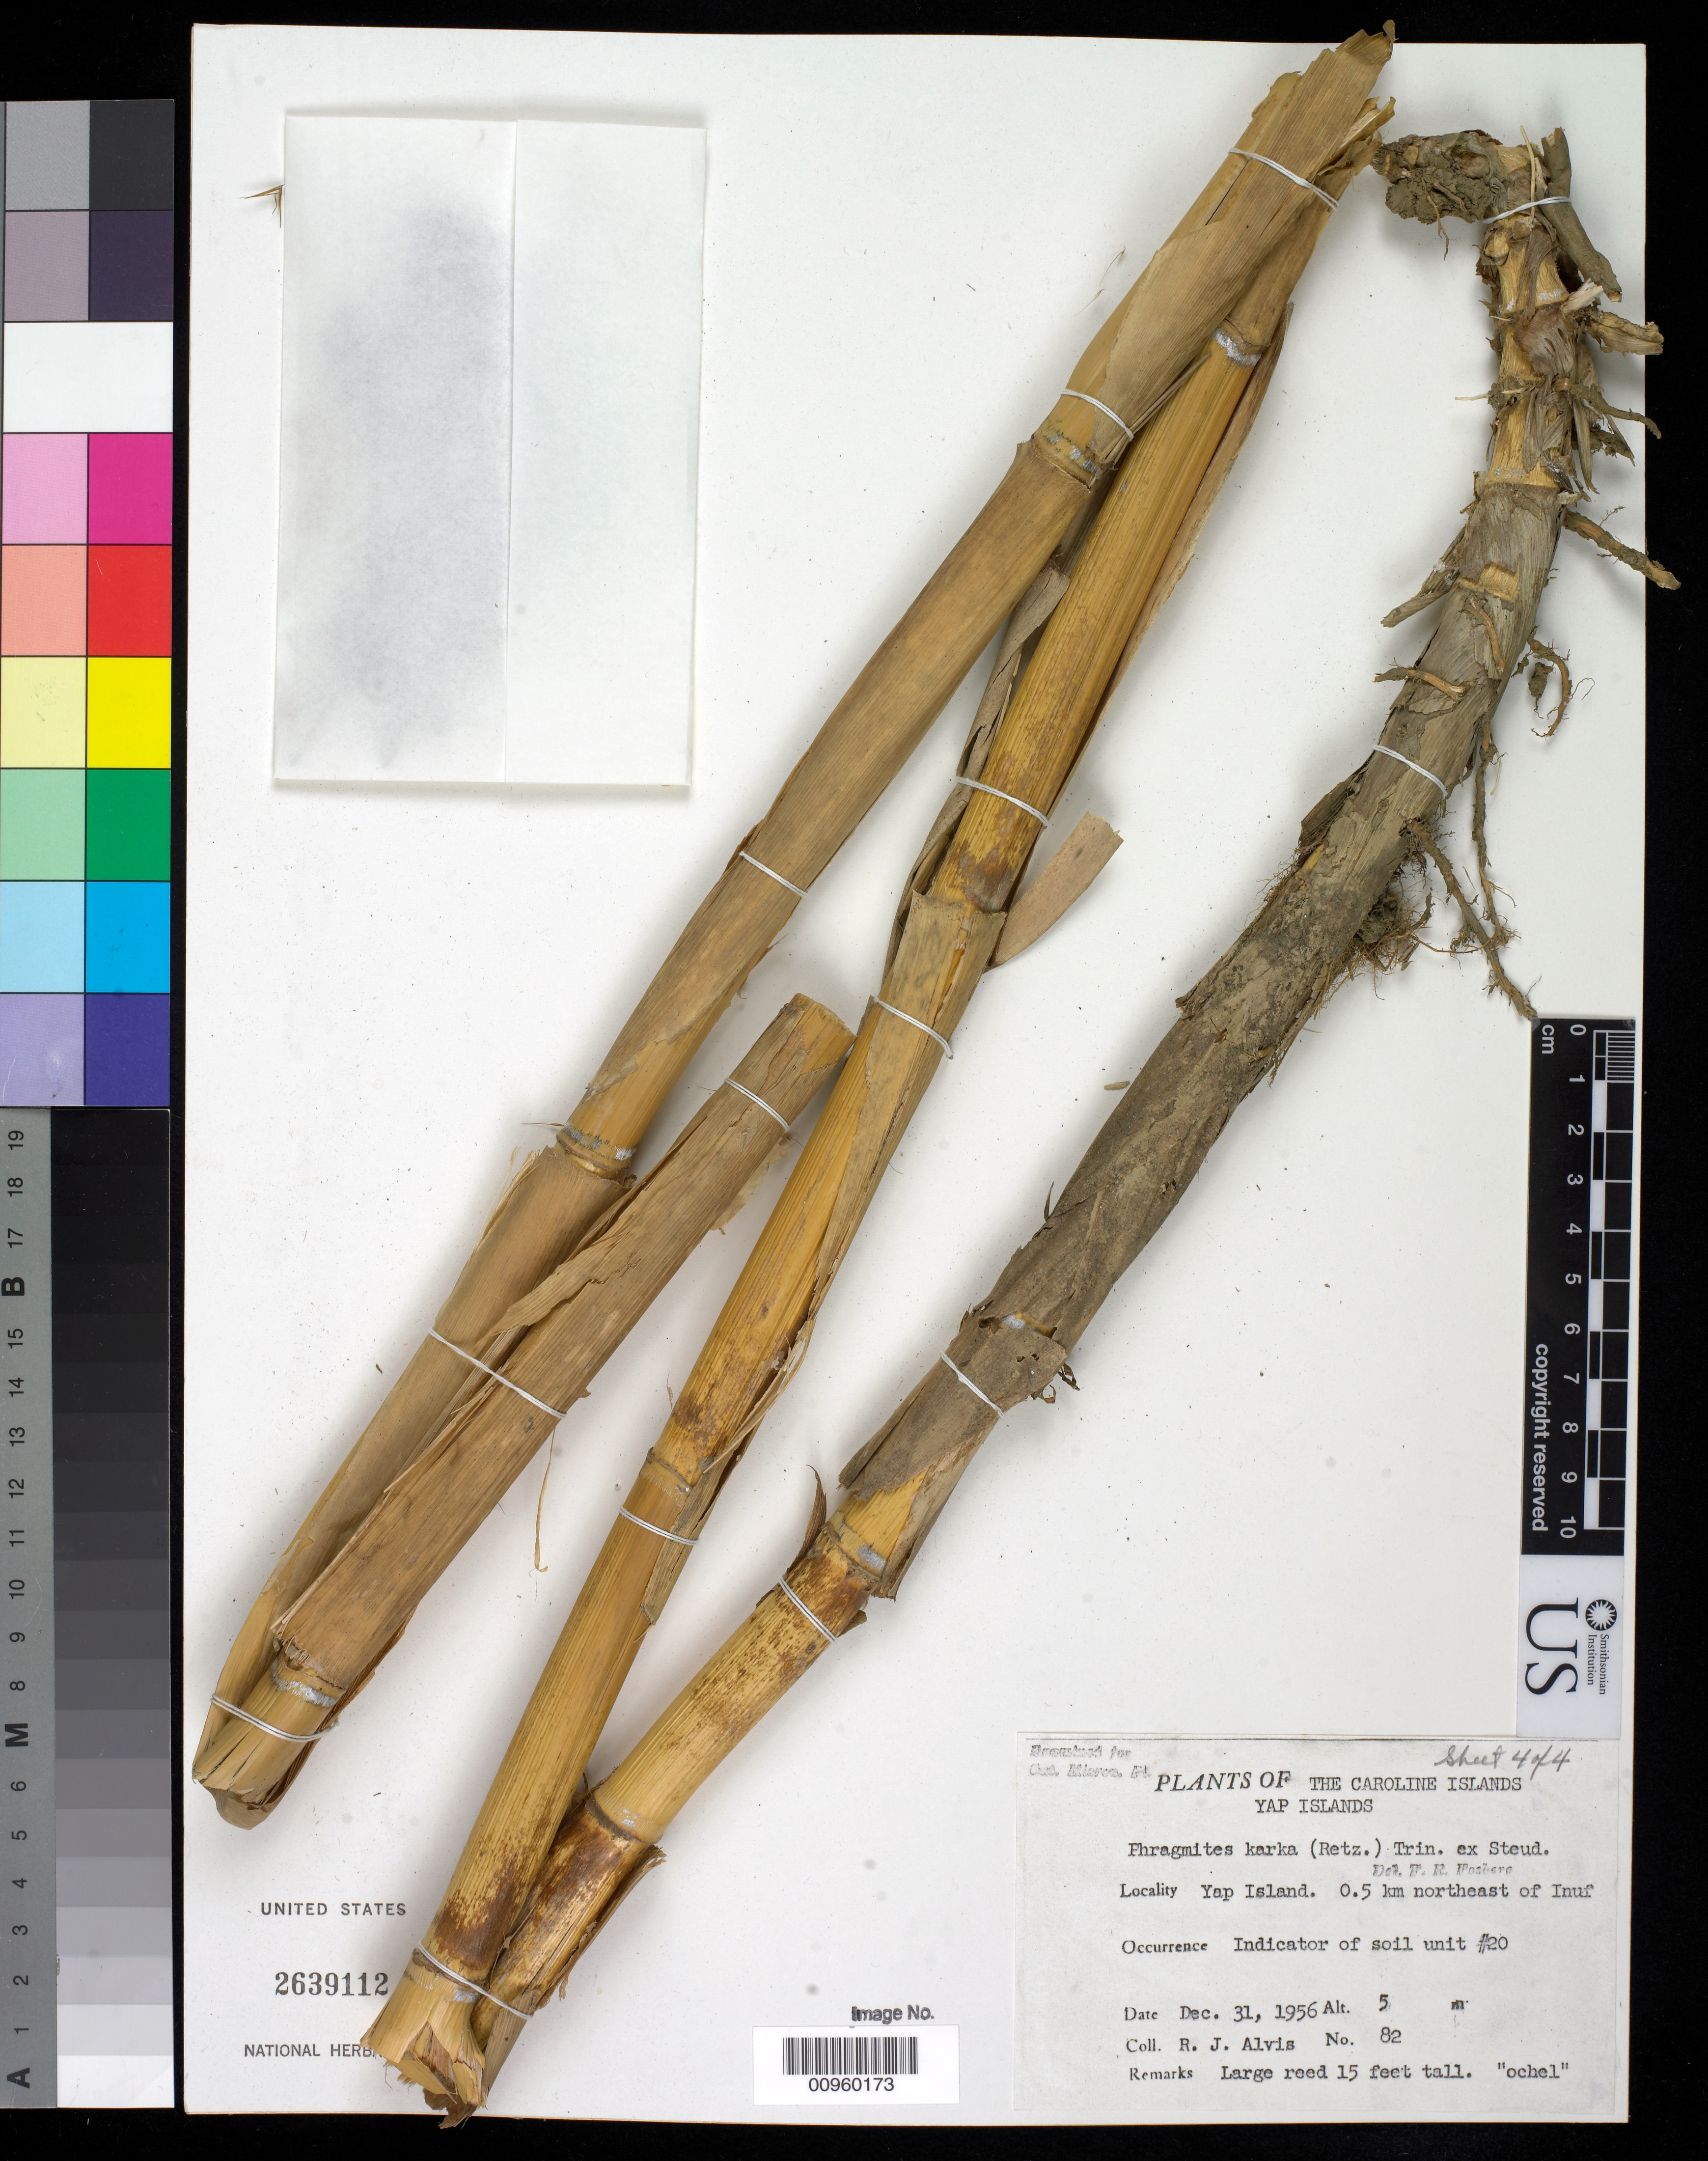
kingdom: Plantae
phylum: Tracheophyta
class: Liliopsida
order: Poales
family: Poaceae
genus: Phragmites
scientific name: Phragmites karka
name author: (Retz.) Trin. ex Steud.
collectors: R. Alvis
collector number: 82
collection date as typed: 31 Dec 1956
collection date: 1956-12-31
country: Micronesia, Federated States of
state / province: Yap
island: Yap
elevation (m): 5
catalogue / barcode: US 2639112